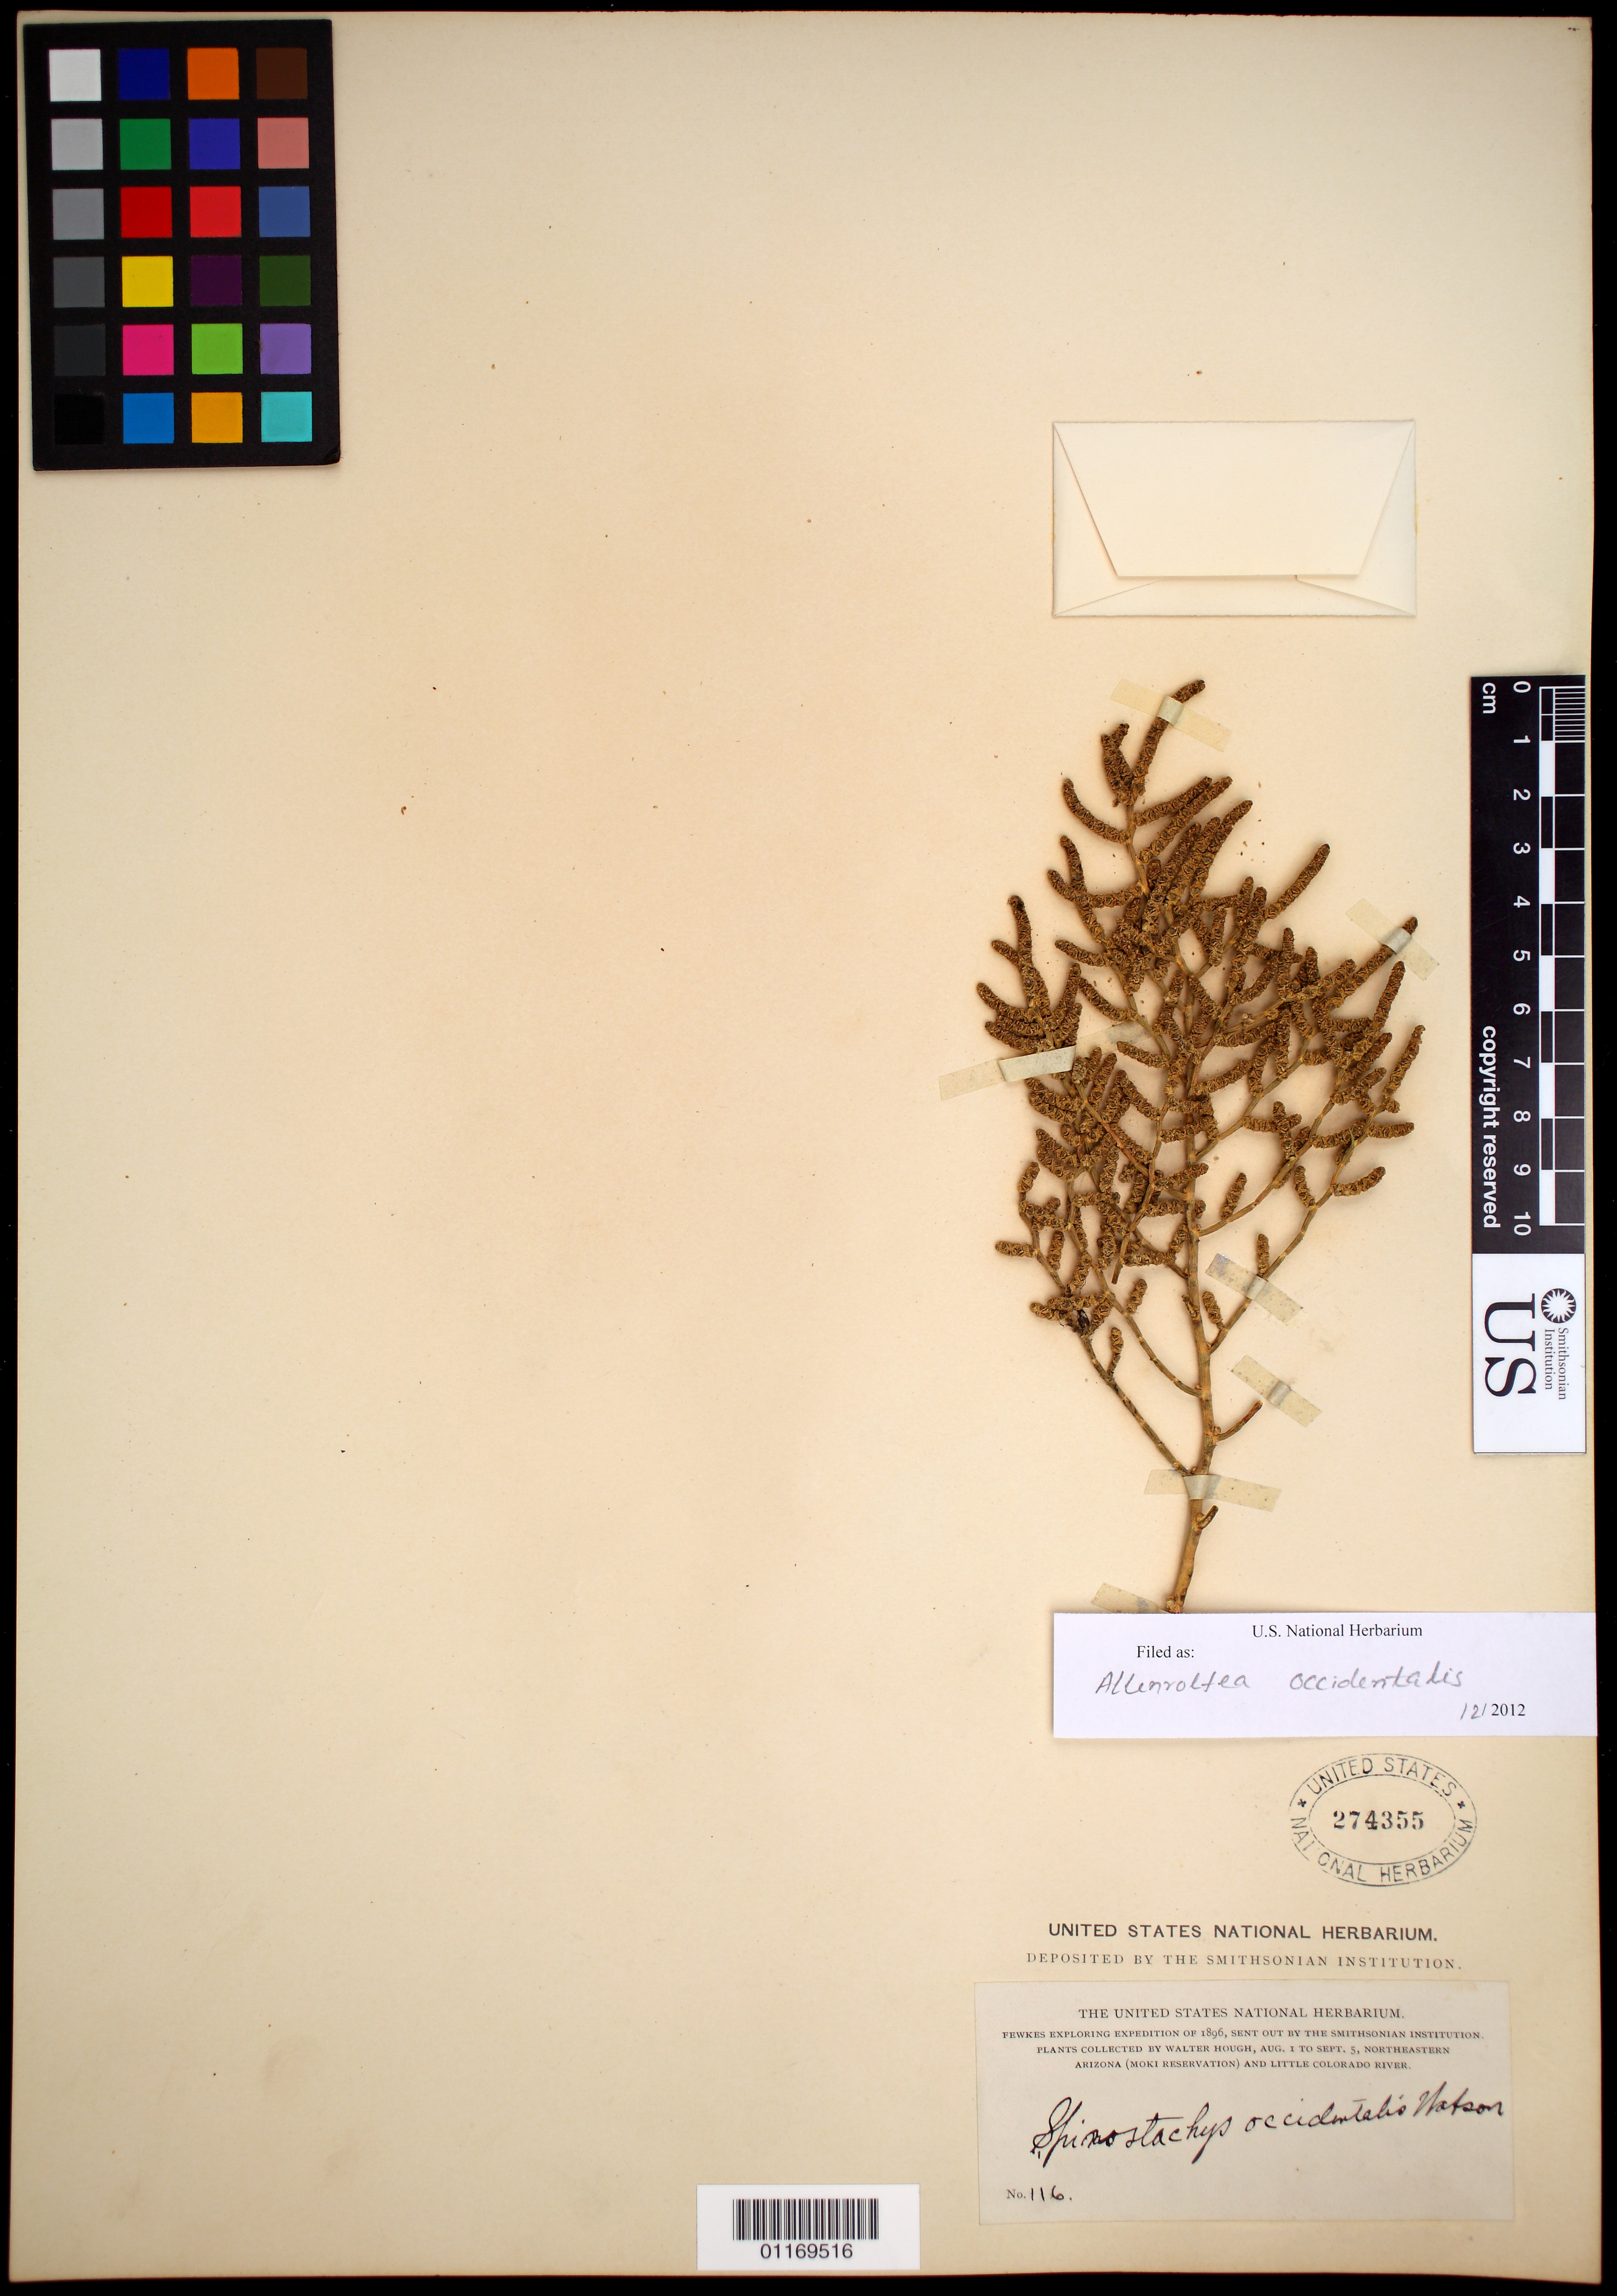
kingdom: Plantae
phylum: Tracheophyta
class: Magnoliopsida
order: Caryophyllales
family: Amaranthaceae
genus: Allenrolfea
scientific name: Allenrolfea occidentalis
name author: (S. Watson) Kuntze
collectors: W. Hough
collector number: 116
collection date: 1896-08-01/1896-09-05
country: United States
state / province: Arizona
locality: Northeastern Arizona and Little Colorado River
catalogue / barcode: US 274355